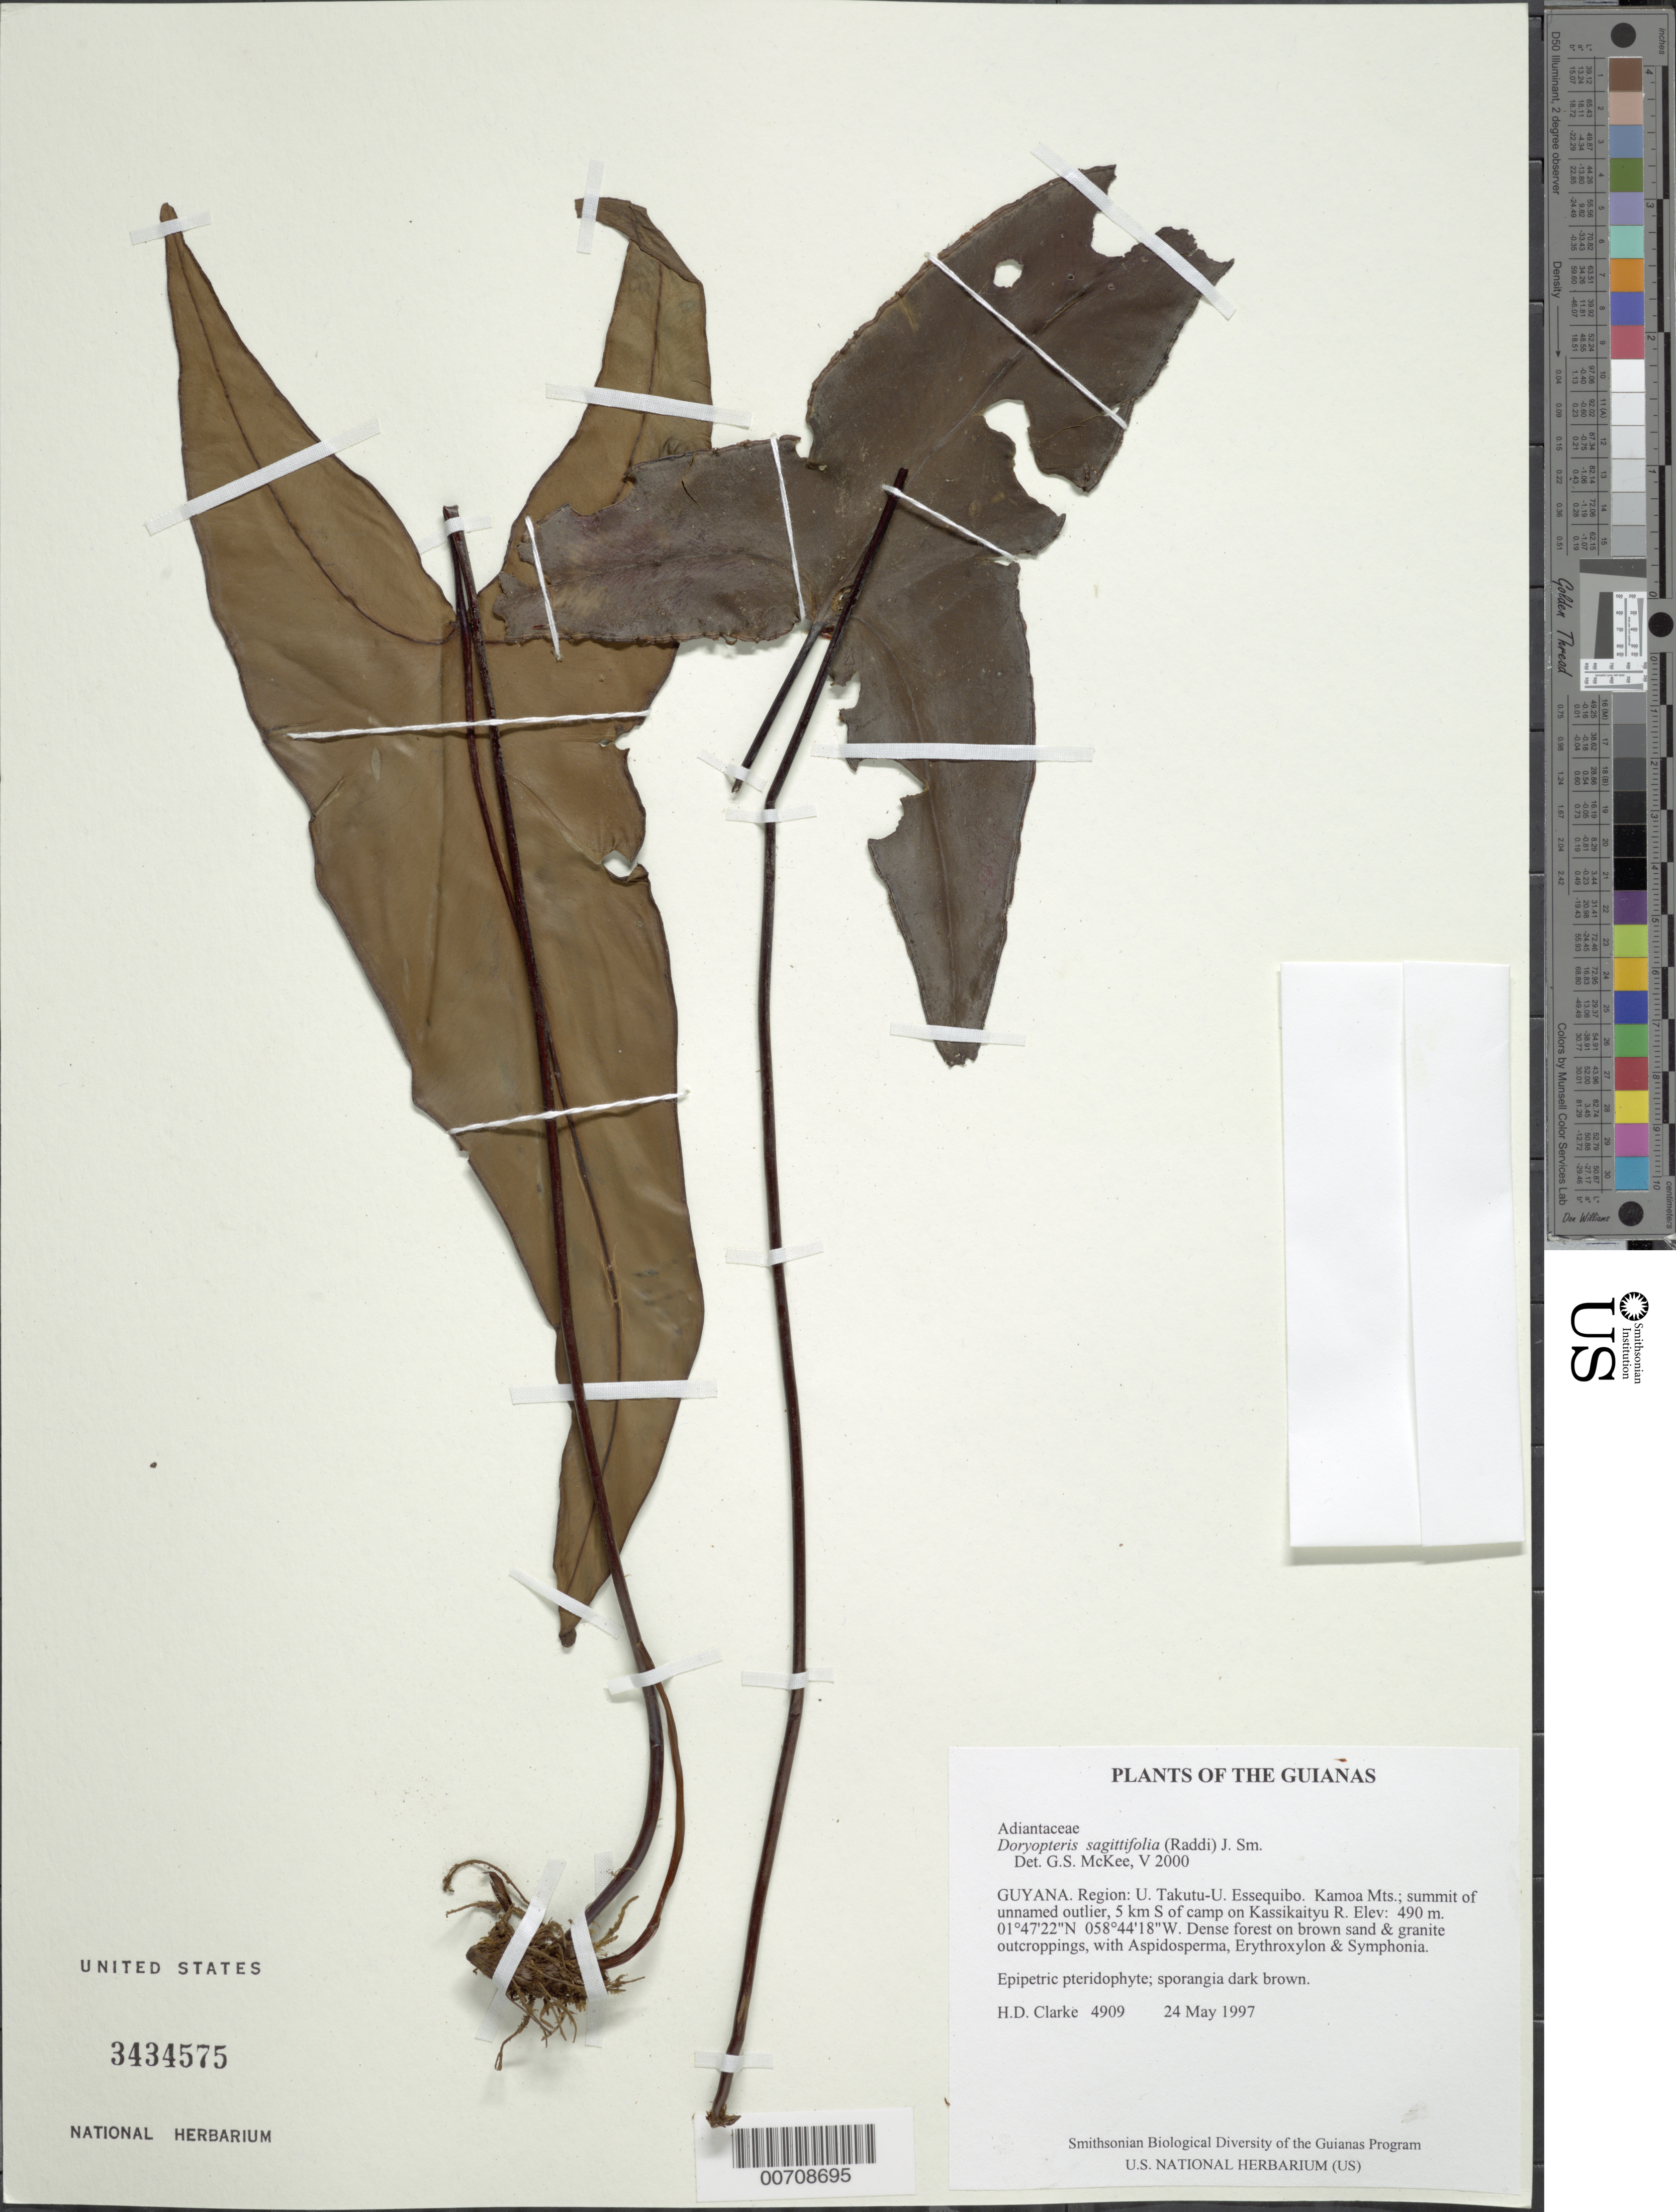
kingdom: Plantae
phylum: Tracheophyta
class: Polypodiopsida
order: Polypodiales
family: Pteridaceae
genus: Doryopteris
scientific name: Doryopteris sagittifolia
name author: J. Sm.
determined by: McKee, G. S., (US), NMNH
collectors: H. D. Clarke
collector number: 4909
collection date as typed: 24 May 1997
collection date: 1997-05-24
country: Guyana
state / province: U. Takutu-U. Essequibo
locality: Kamoa Mts.; summit of unnamed outlier, 5 km S of camp on Kassikaityu R.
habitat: Dense forest on brown sand & granite outcroppings, with Aspidosperma, Erythroxylum & Symphonia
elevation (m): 490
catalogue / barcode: US 3434575